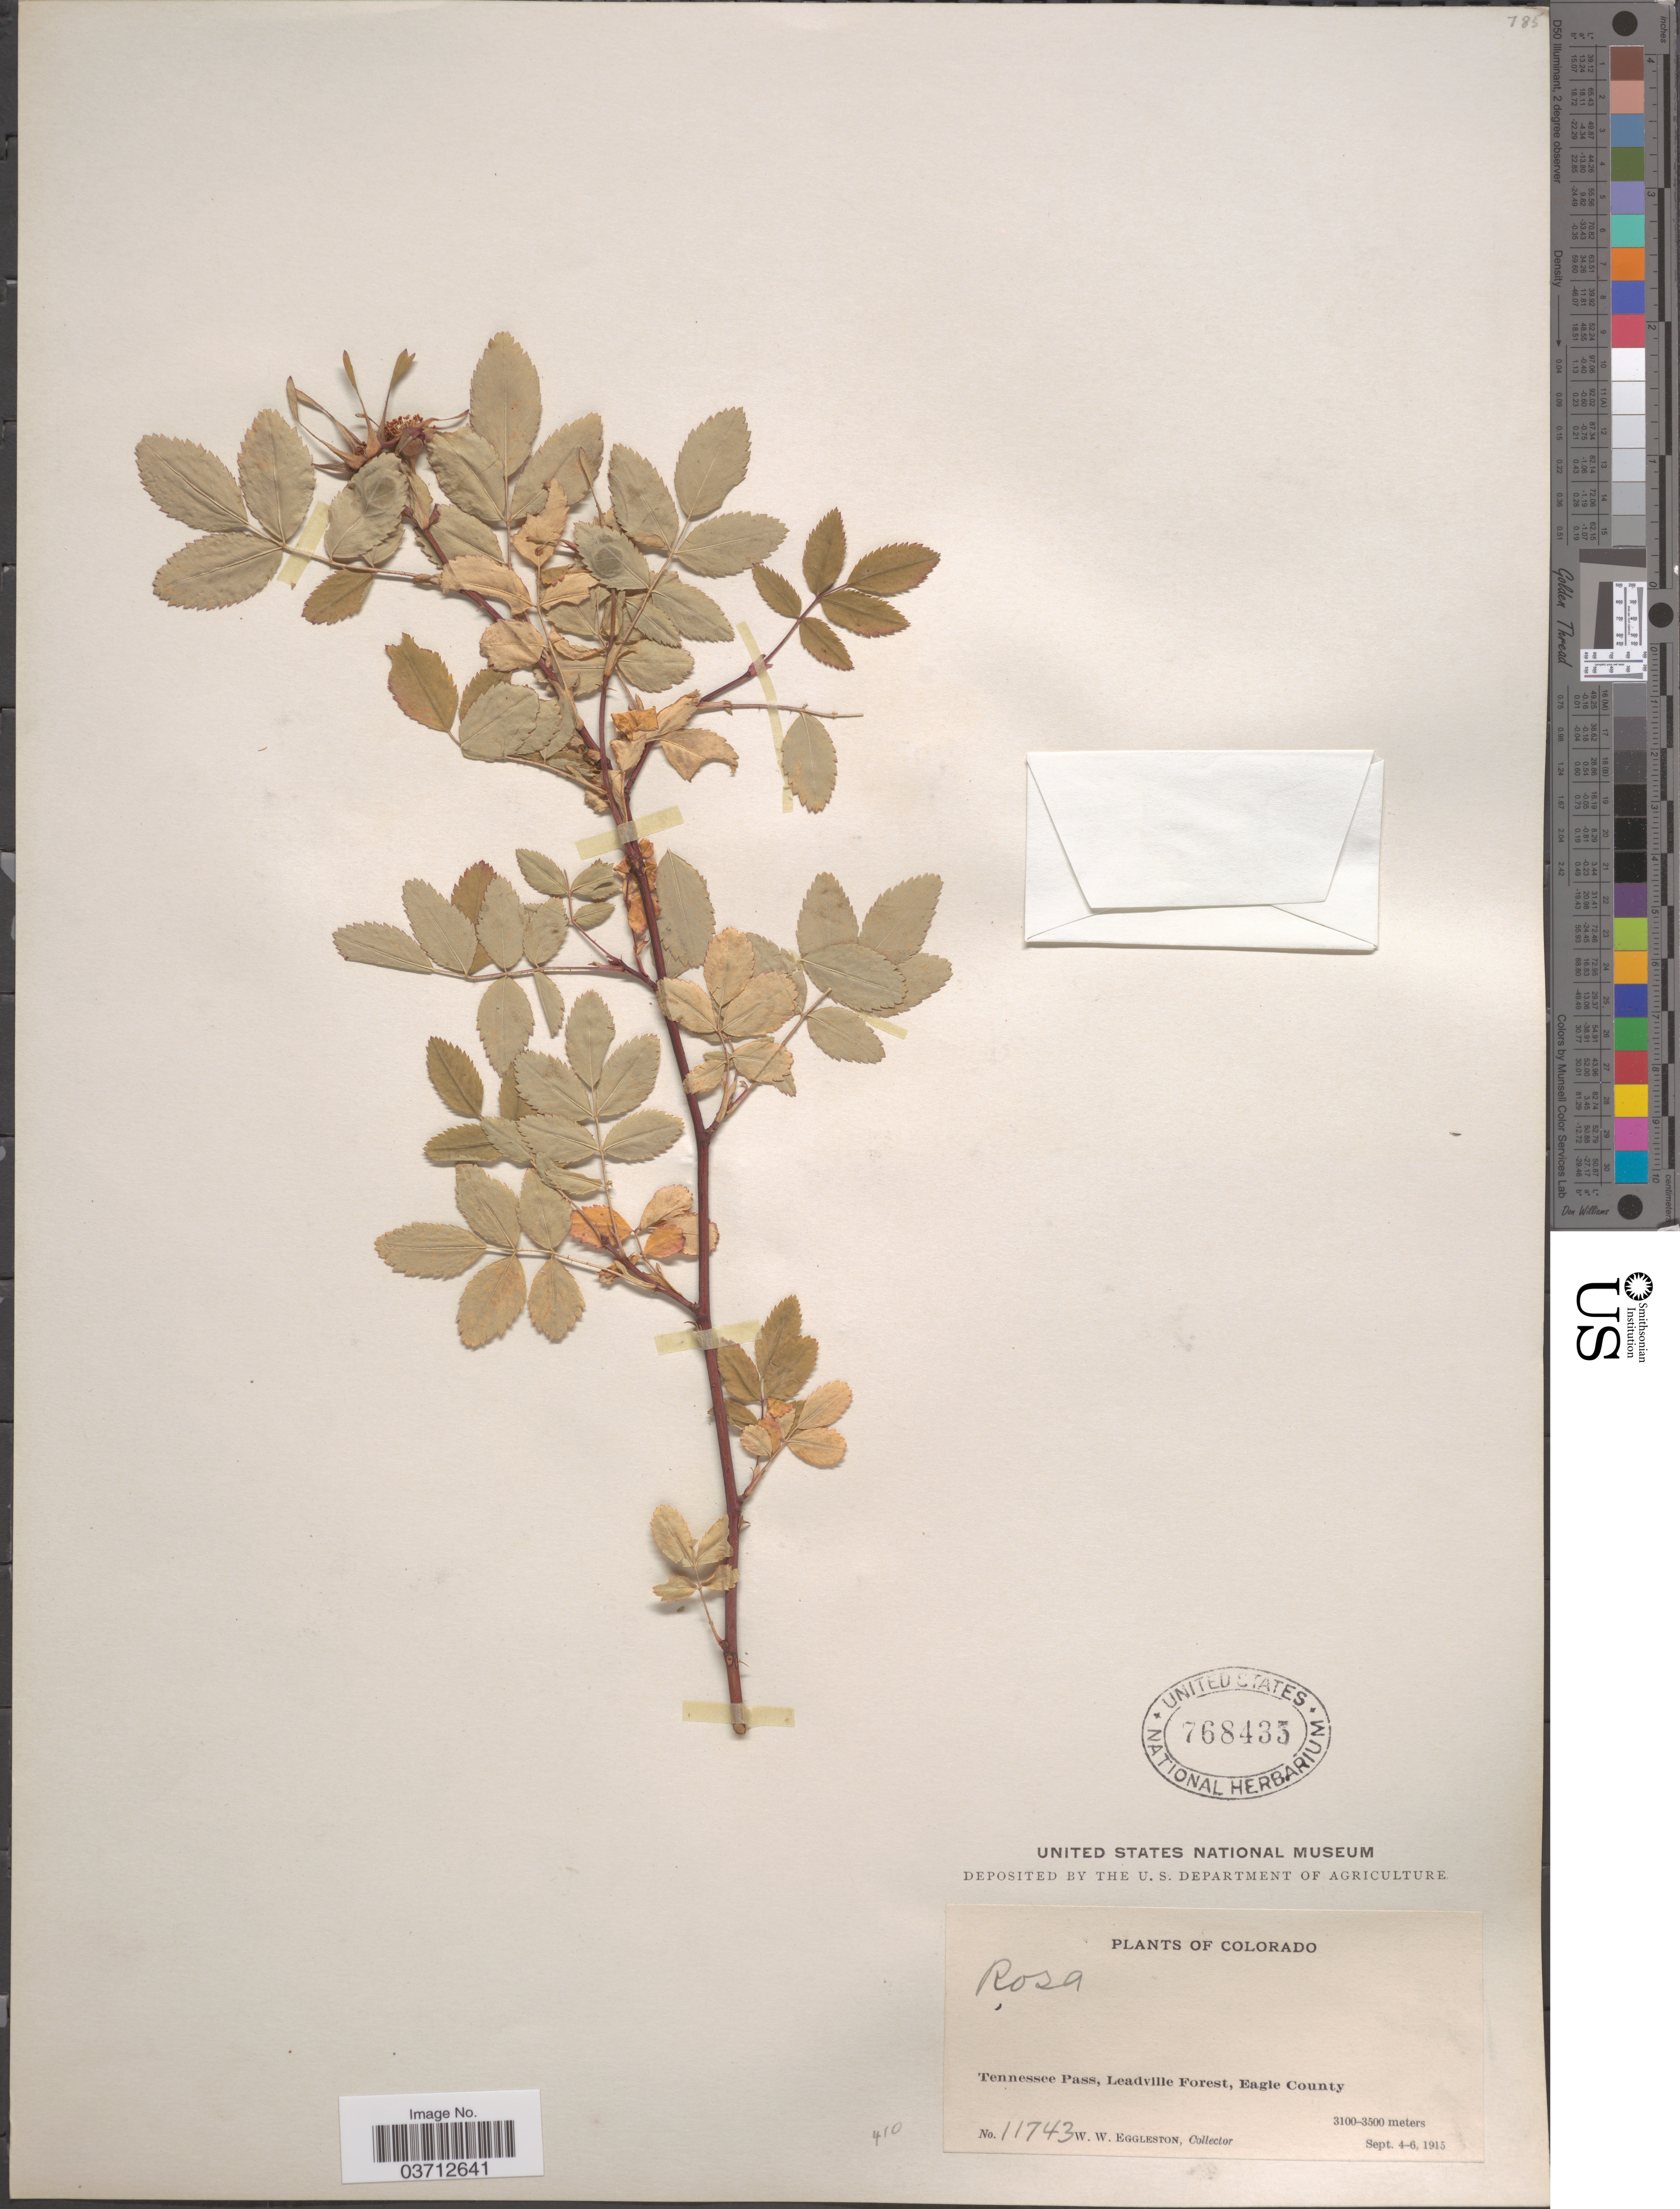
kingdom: Plantae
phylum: Tracheophyta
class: Magnoliopsida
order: Rosales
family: Rosaceae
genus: Rosa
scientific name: Rosa sp.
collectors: W. W. Eggleston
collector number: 11743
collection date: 1915-09-04/1915-09-06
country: United States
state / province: Colorado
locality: Tennessee Pass, Leadville Forest, Eagle County.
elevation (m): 3100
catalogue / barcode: US 768435